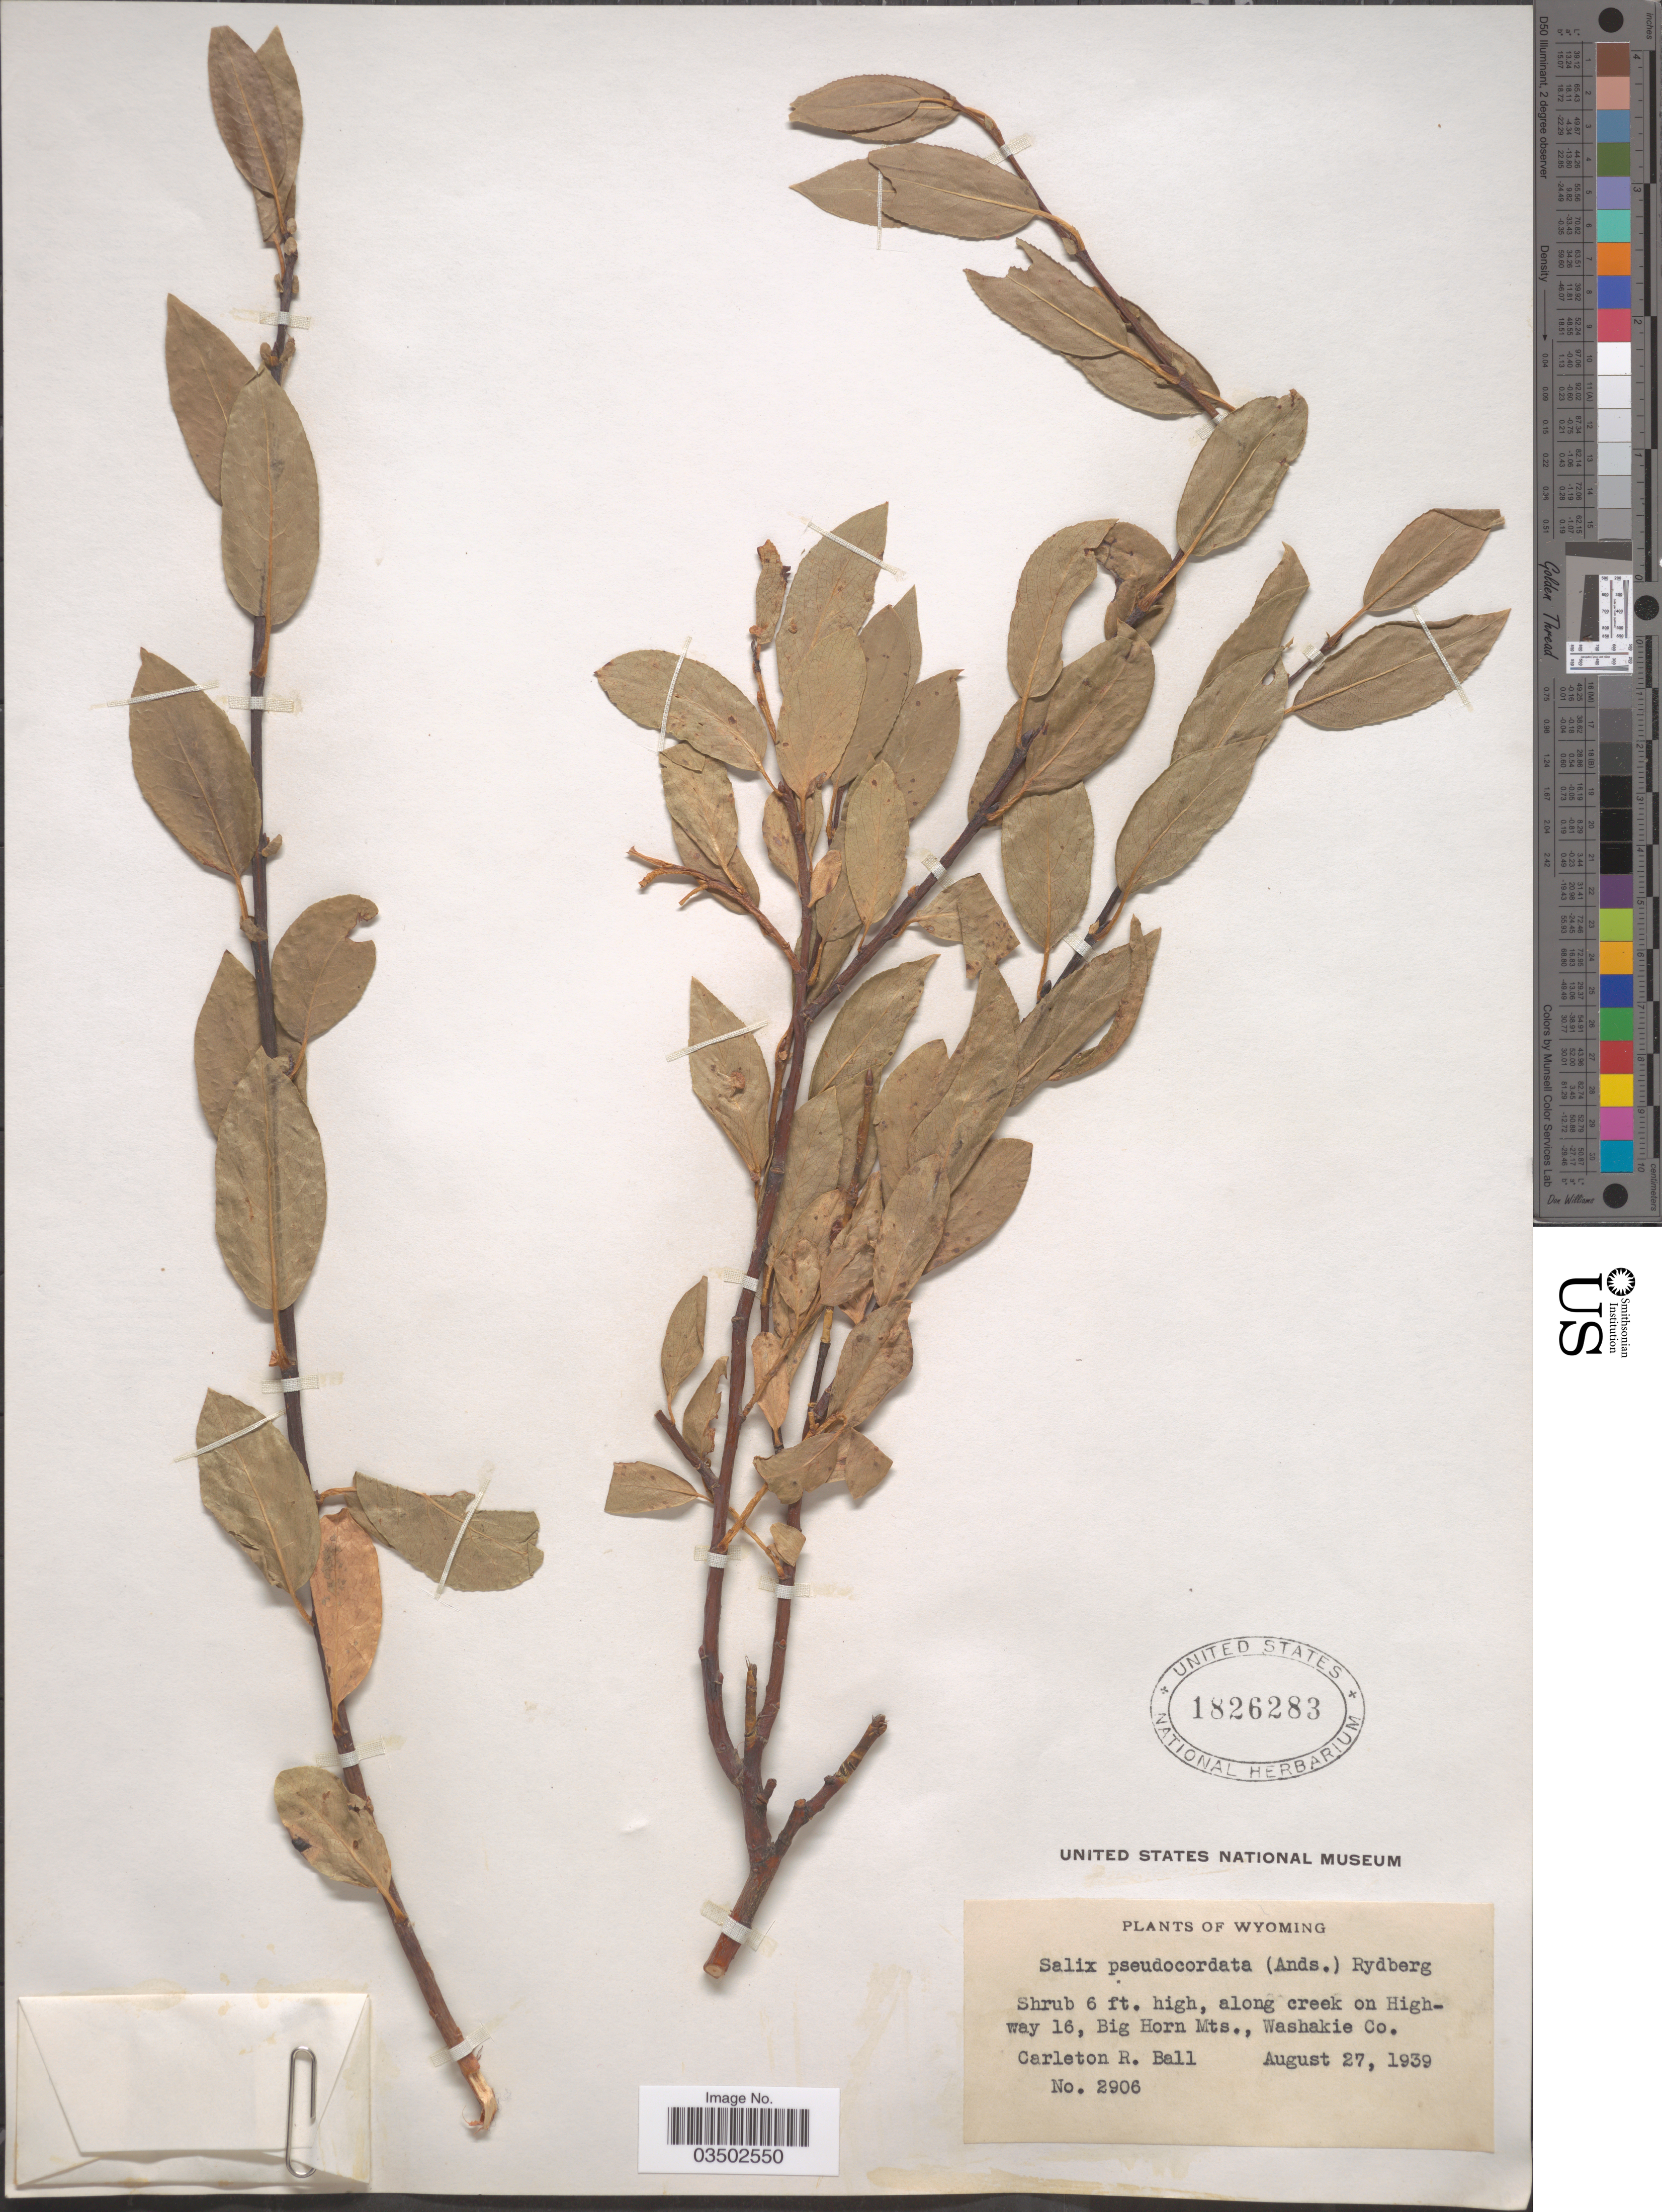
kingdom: Plantae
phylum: Tracheophyta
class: Magnoliopsida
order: Malpighiales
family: Salicaceae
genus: Salix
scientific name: Salix pseudocordata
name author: (Andersson) Andersson ex Rydb.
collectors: C. R. Ball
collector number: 2906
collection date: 1939-08-27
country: United States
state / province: Wyoming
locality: Along creek on Highway 16, Big Horn Mts., Washakie Co.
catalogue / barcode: US 1826283